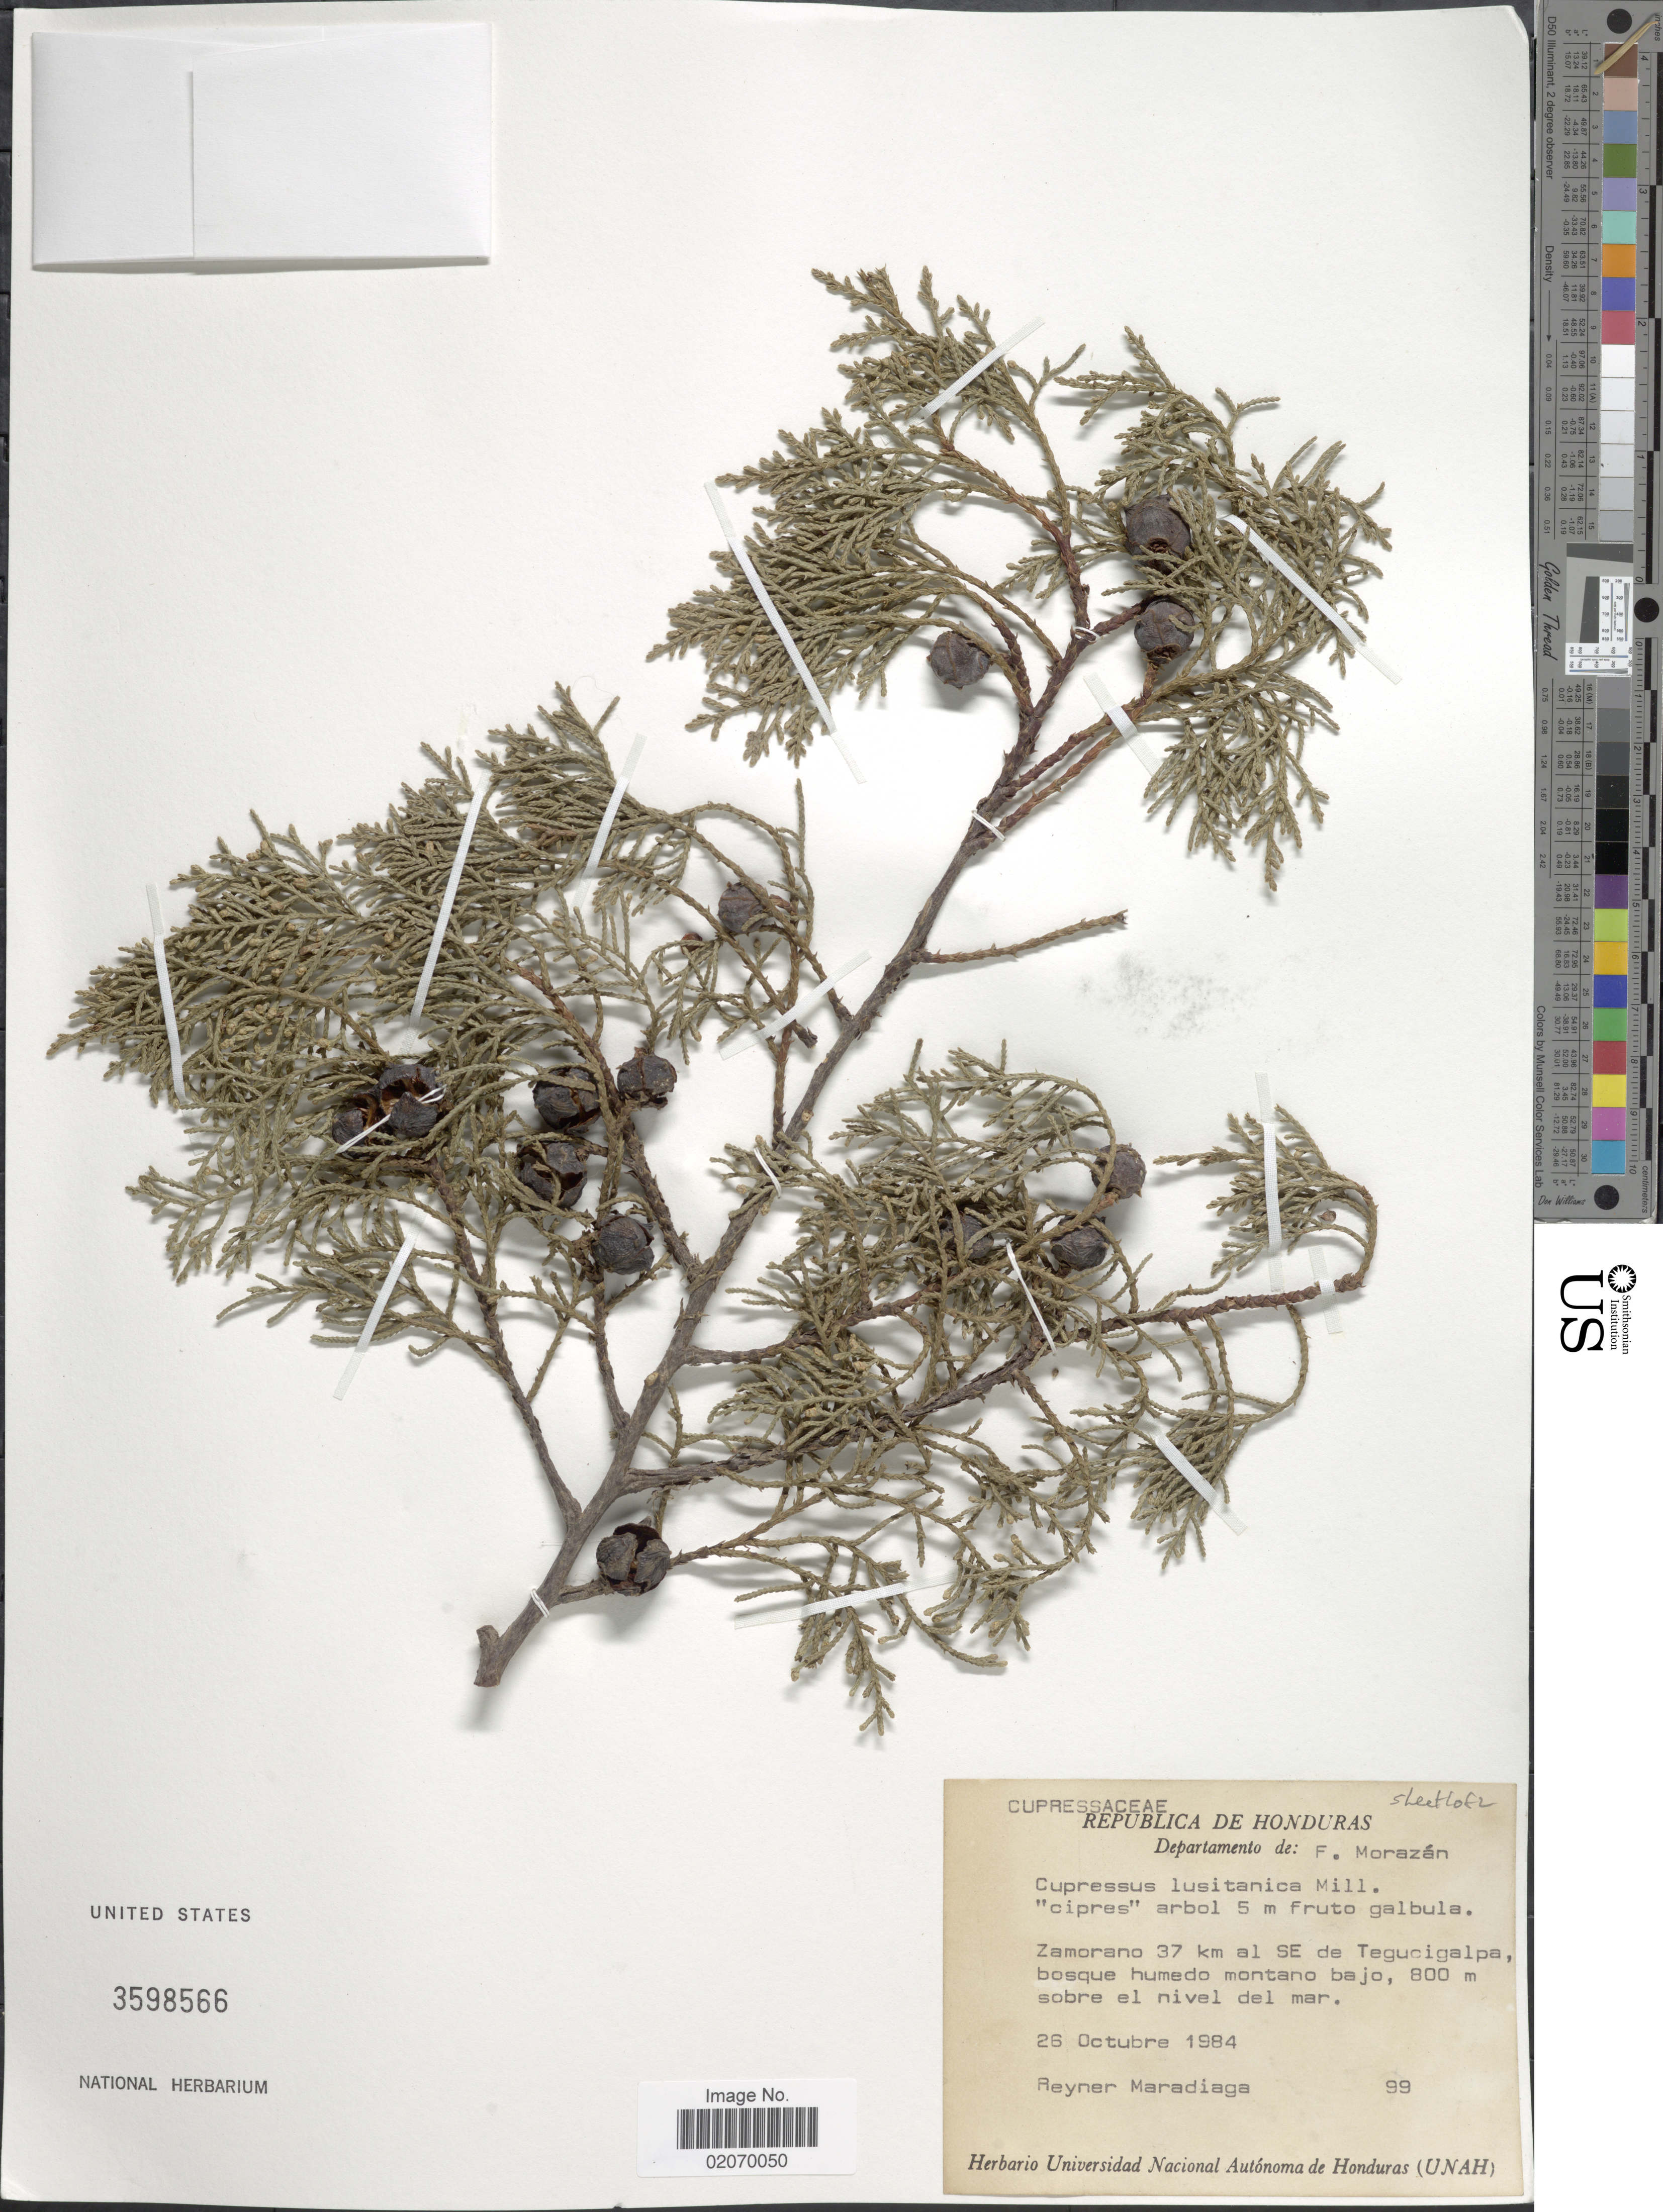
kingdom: Plantae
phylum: Tracheophyta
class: Pinopsida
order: Pinales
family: Cupressaceae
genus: Hesperocyparis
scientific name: Hesperocyparis lusitanica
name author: (Miller) Bartel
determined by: (US) Smithsonian Institution - National Museum of Natural History - Department of Botany (UNITED STATES)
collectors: R. Maradiaga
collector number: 99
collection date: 1984-10-26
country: Honduras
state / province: Fco. Morazán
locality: Departamento de F. Morazan, Zamorano 37 km al SE de Tegucigalpa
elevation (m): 800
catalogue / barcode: US 3598566